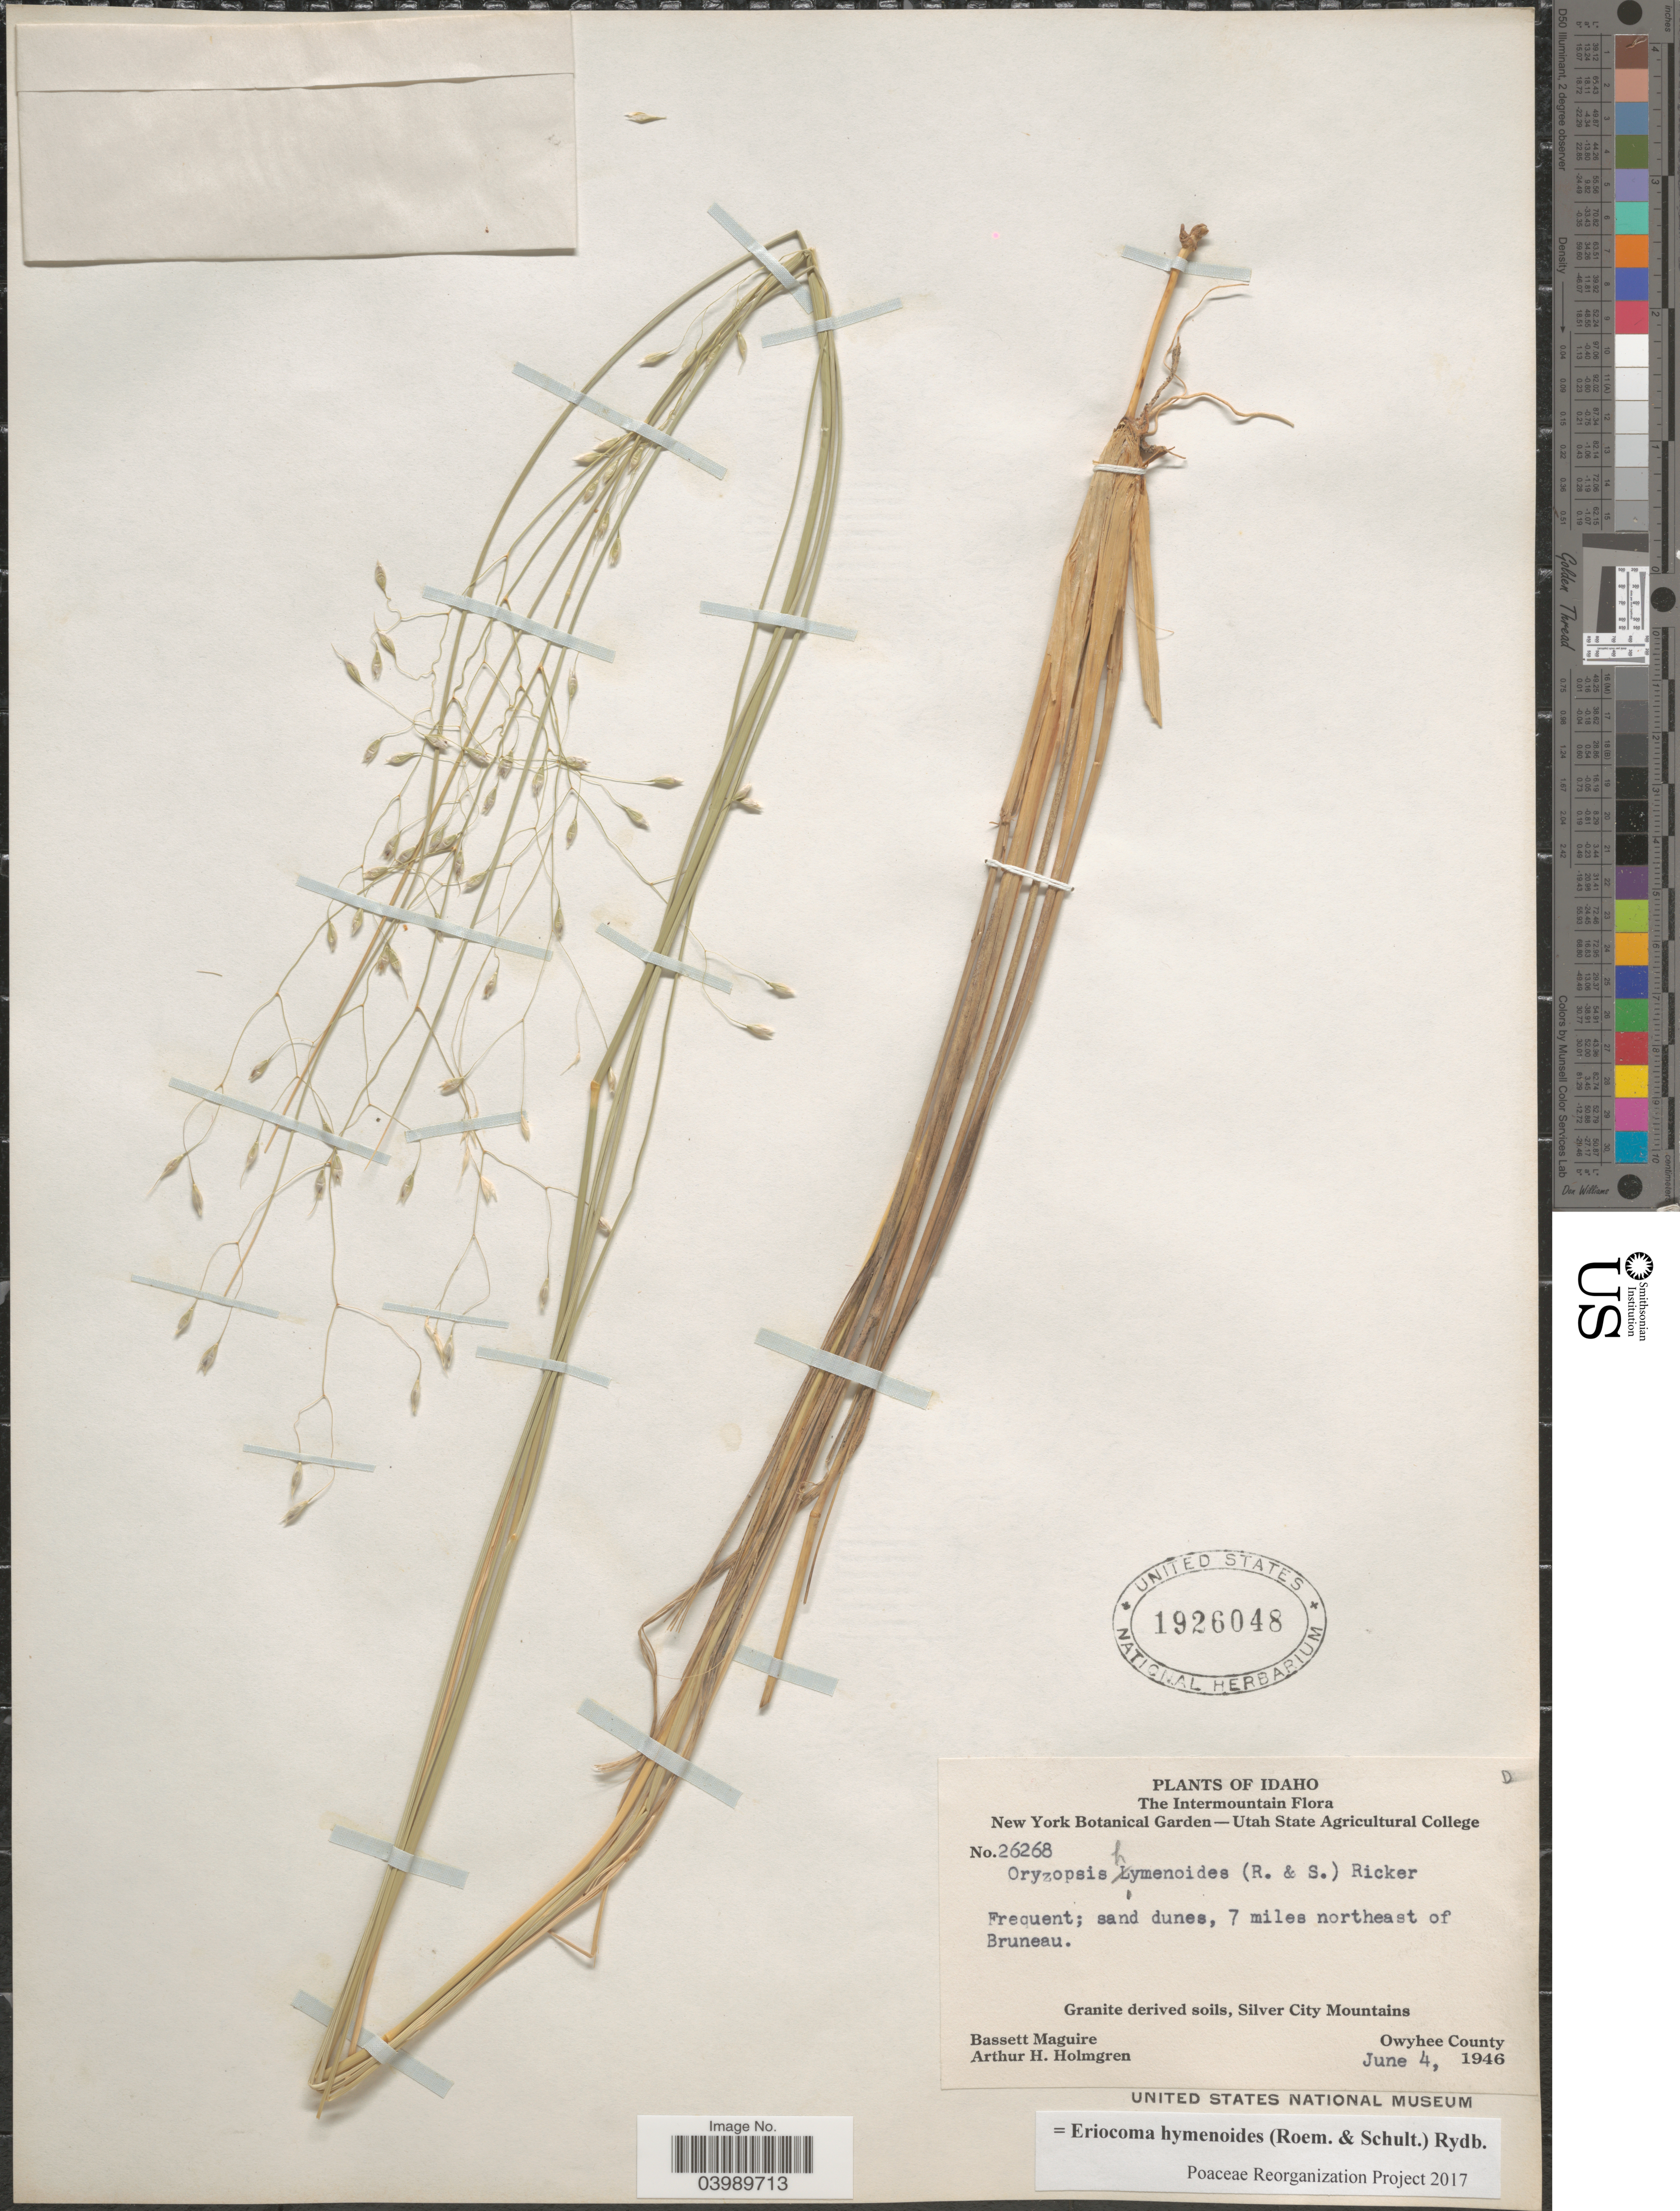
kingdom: Plantae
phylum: Tracheophyta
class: Liliopsida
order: Poales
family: Poaceae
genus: Eriocoma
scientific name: Eriocoma hymenoides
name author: (Roem. & Schult.) Rydb.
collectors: B. Maguire & A. H. Holmgren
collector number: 26268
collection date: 1946-06-04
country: United States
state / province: Idaho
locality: The Intermountain. 7 miles northeast of Bruneau. Granite derived soils, Silver City Mountains. Owyhee County.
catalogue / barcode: US 1926048